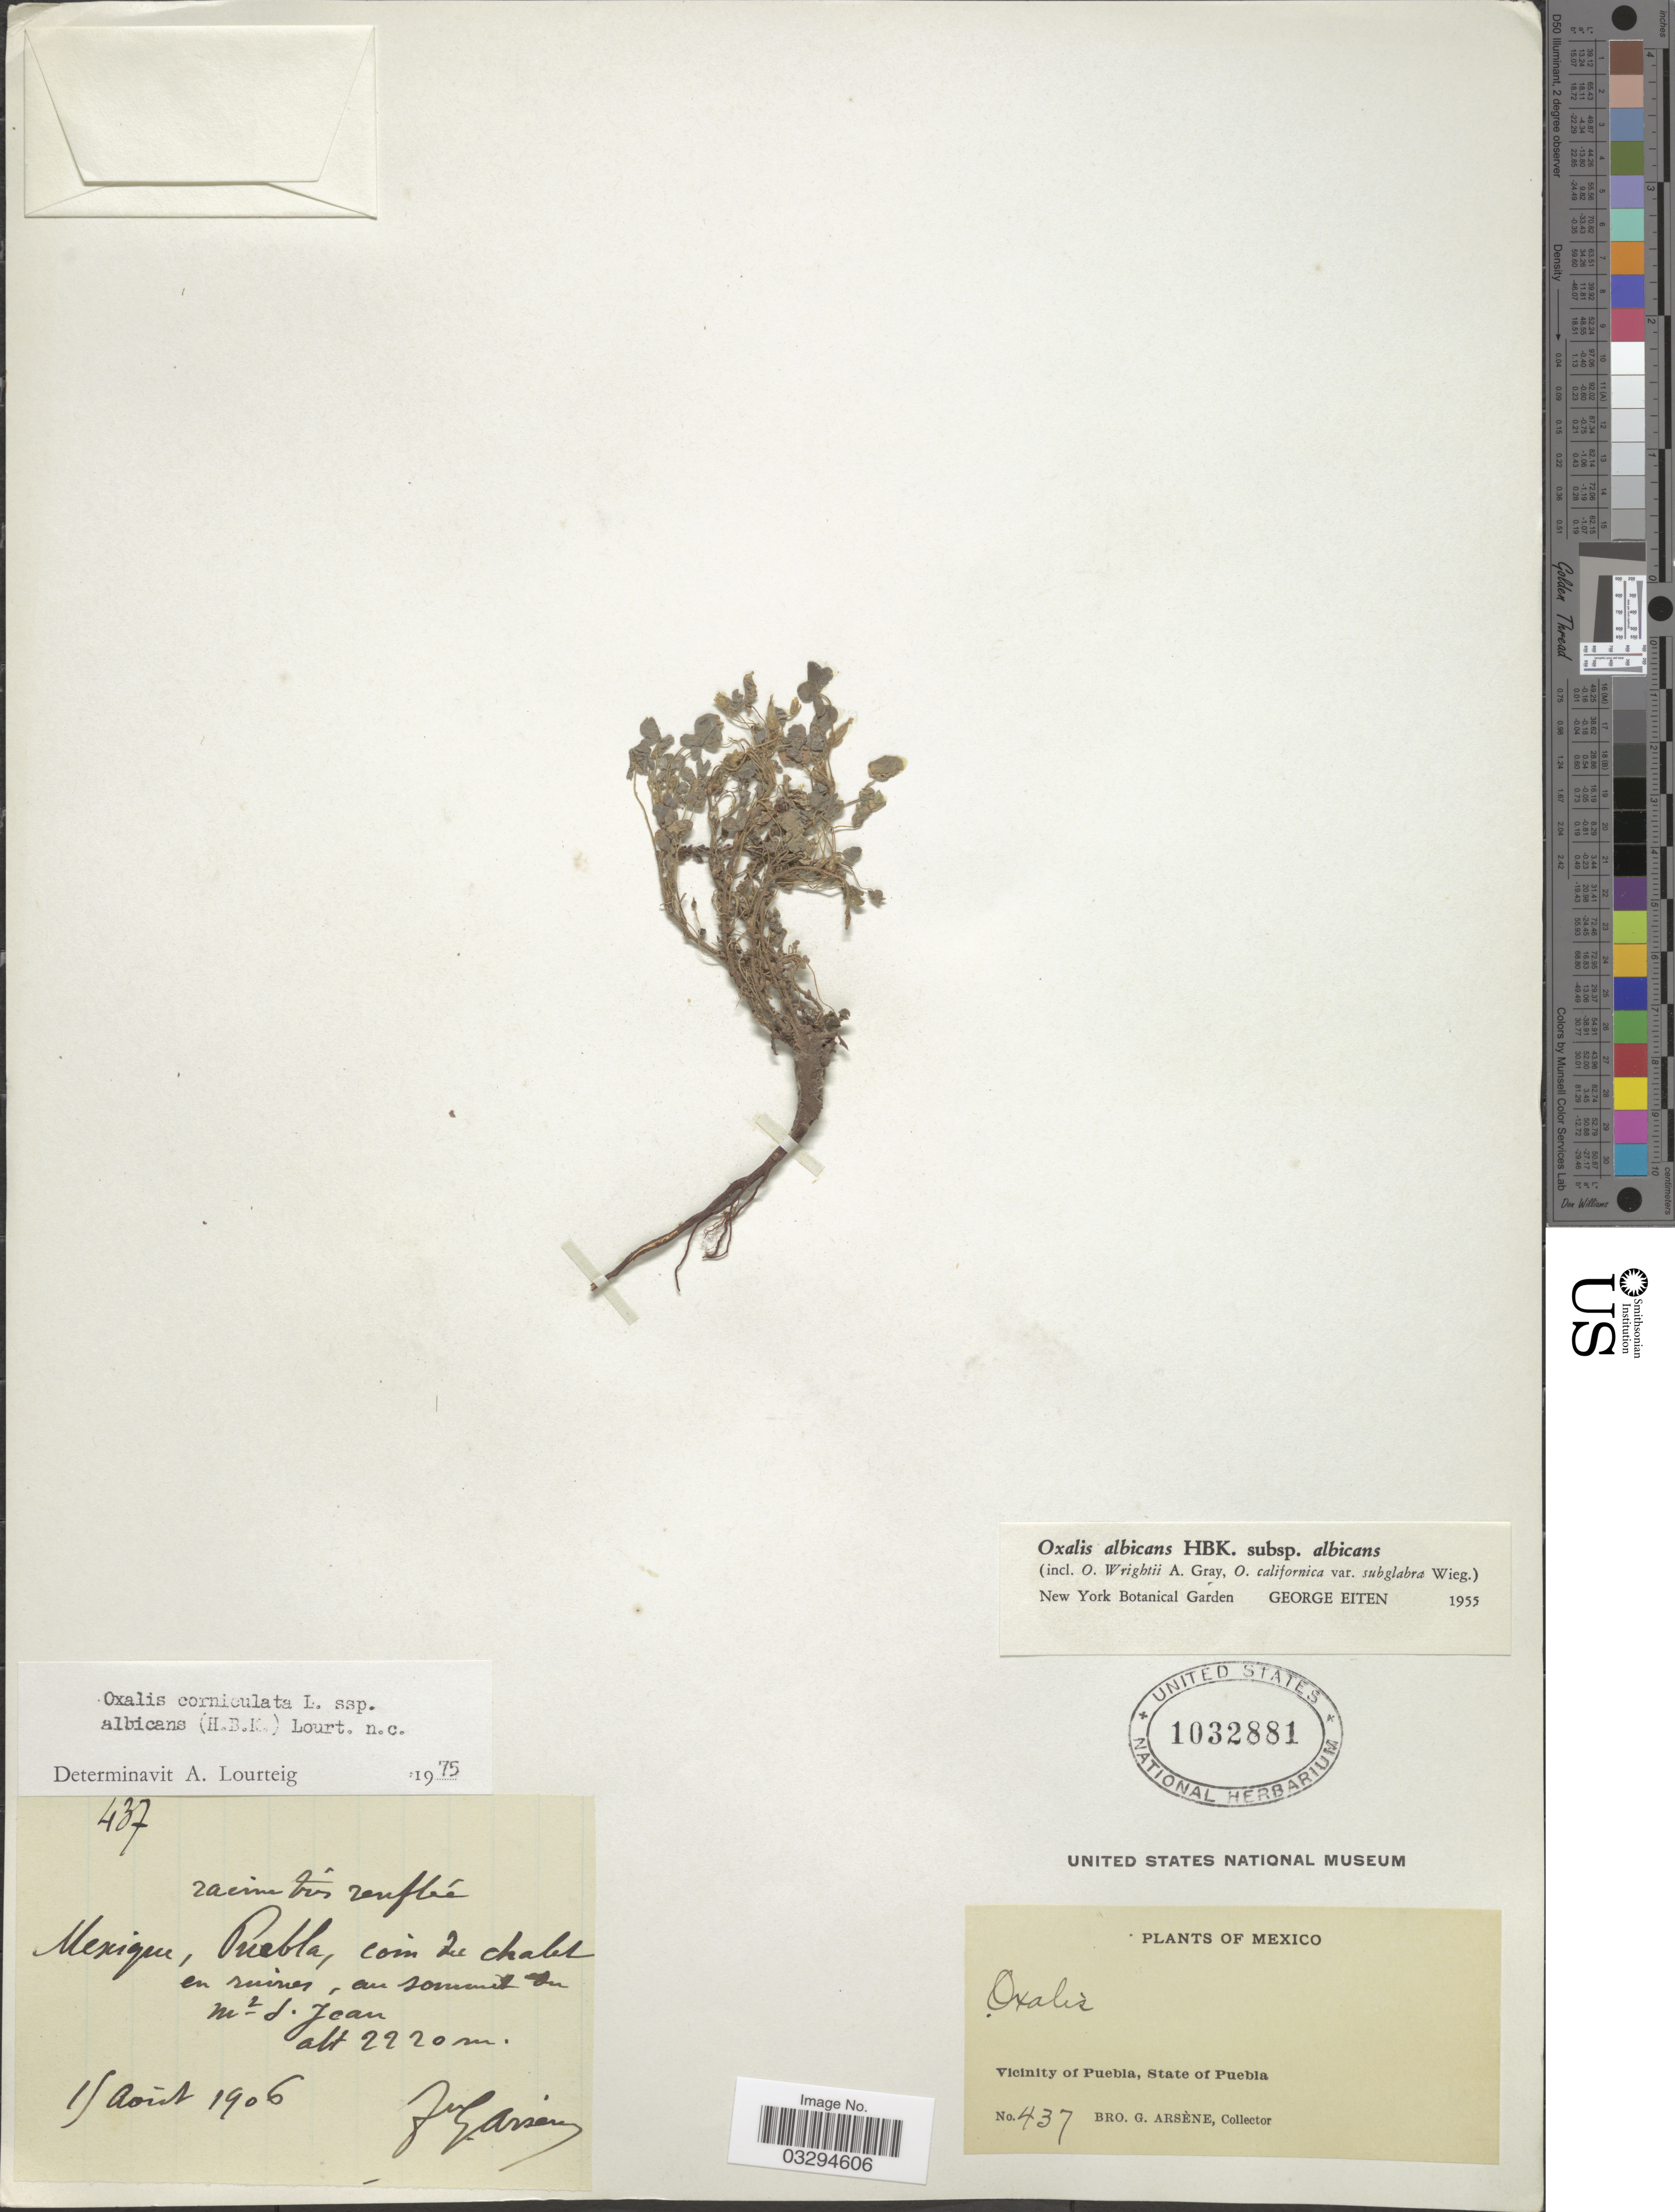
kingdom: Plantae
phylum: Tracheophyta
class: Magnoliopsida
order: Oxalidales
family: Oxalidaceae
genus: Oxalis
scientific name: Oxalis corniculata subsp. albicans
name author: (Kunth) Lourteig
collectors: Bro. G. Arsène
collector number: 437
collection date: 1906-08-15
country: Mexico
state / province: Puebla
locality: Com du chalet en ruines, au sommet du Mt S. Jean. Vicinity of Puebla.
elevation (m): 2220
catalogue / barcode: US 1032881